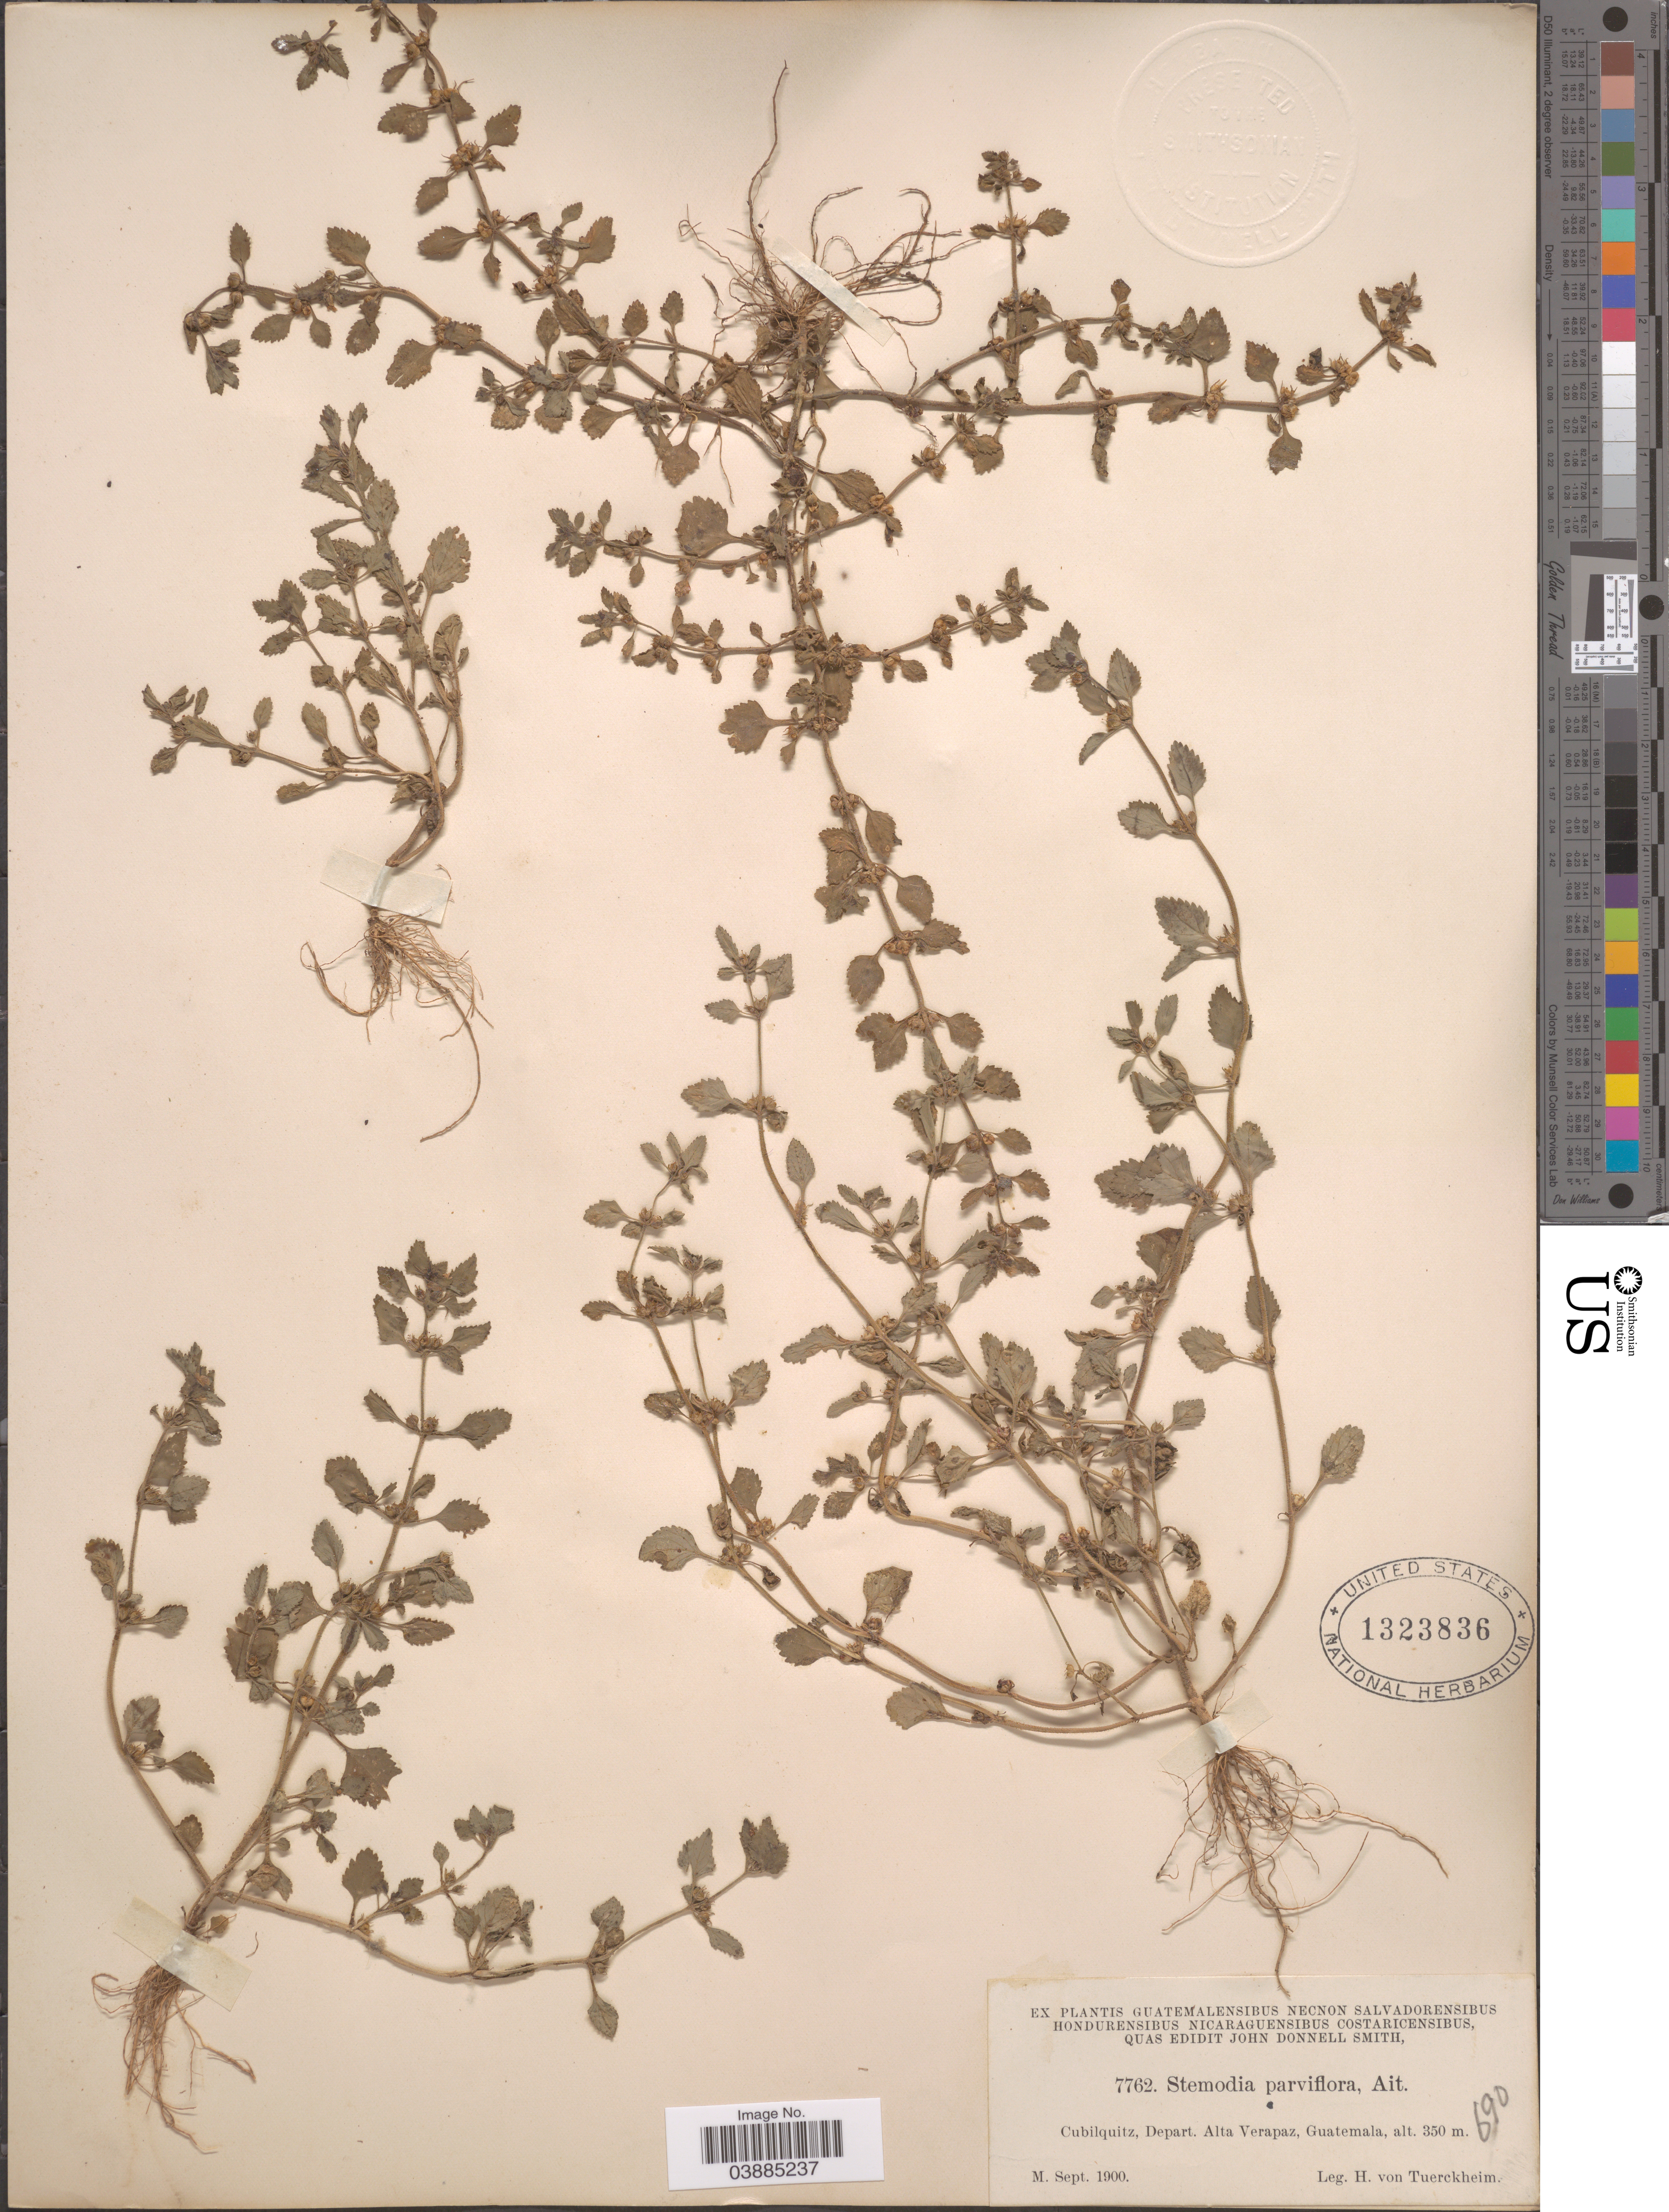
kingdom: Plantae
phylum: Tracheophyta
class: Magnoliopsida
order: Lamiales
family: Plantaginaceae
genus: Stemodia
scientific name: Stemodia parviflora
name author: W.T. Aiton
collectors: H. von Türckheim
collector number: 7762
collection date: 1900-09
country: Guatemala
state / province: Alta Verapaz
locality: Cubilquitz, Depart. Alta Verapaz.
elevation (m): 350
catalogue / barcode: US 1323836